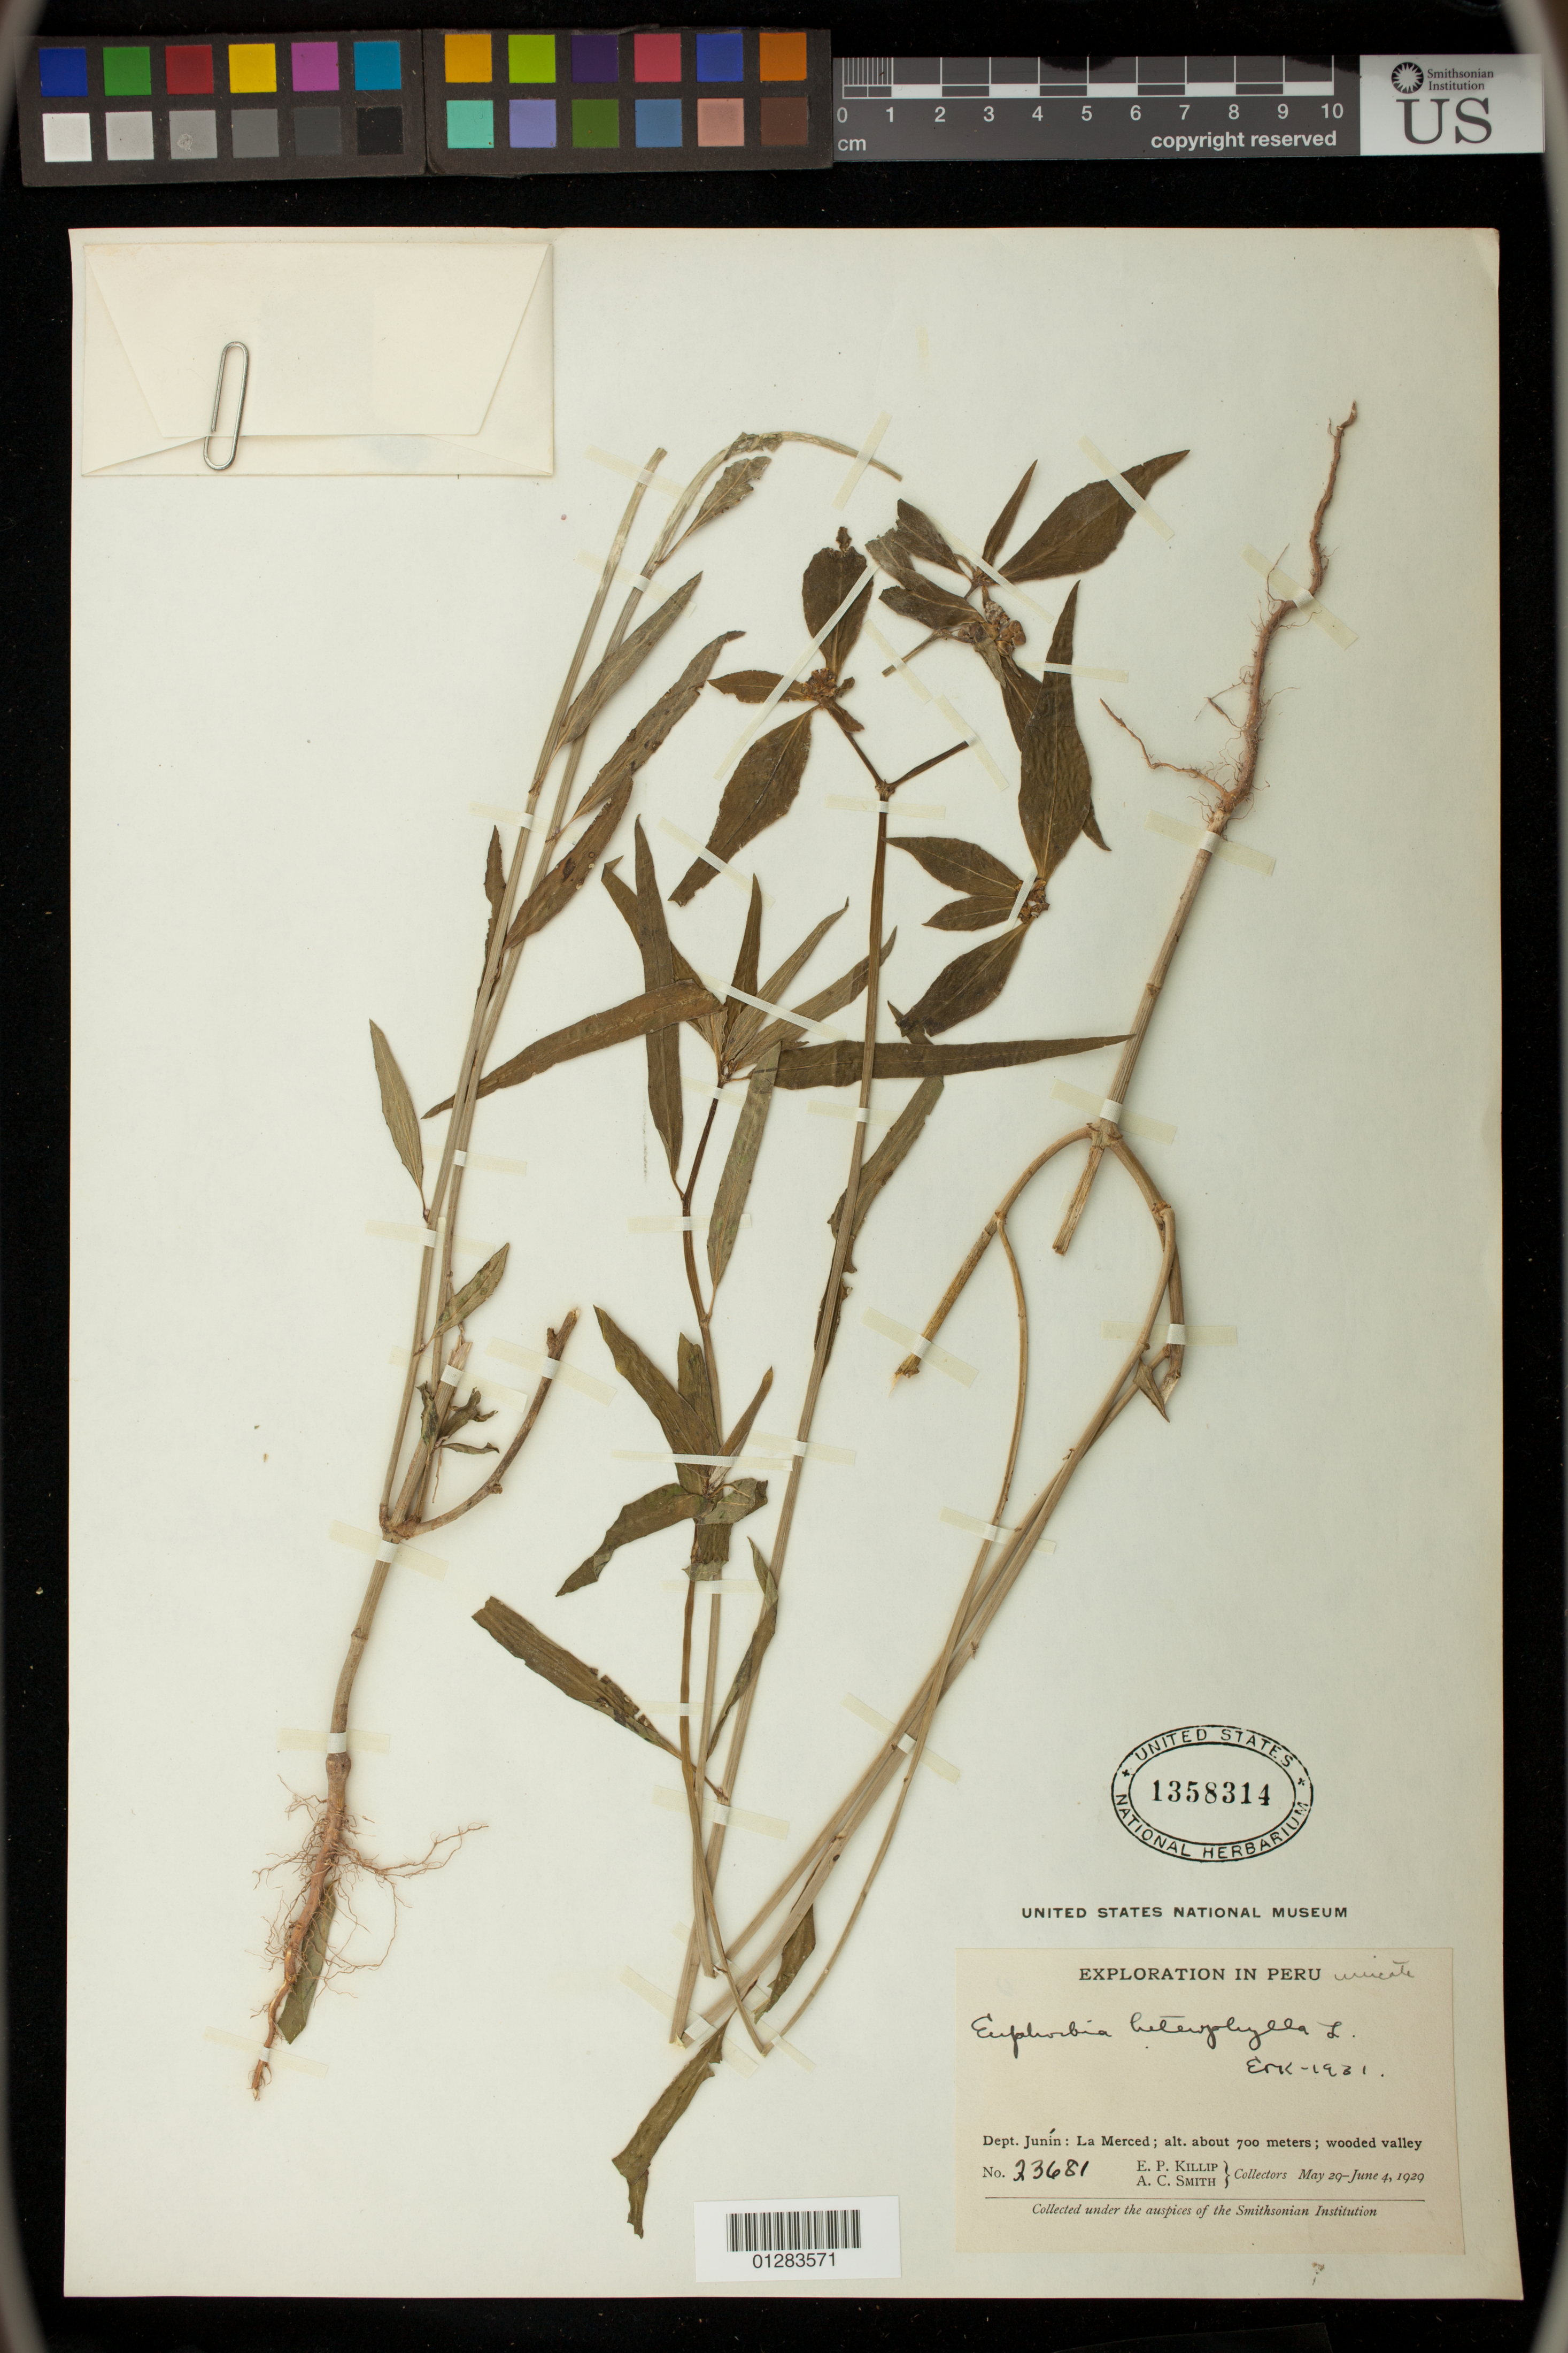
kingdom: Plantae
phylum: Tracheophyta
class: Magnoliopsida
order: Malpighiales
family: Euphorbiaceae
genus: Euphorbia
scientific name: Euphorbia heterophylla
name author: L.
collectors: E. P. Killip & A. C. Smith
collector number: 23681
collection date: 1929-05-29/1929-06-04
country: Peru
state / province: Junín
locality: La Merced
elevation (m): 700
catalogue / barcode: US 1358314